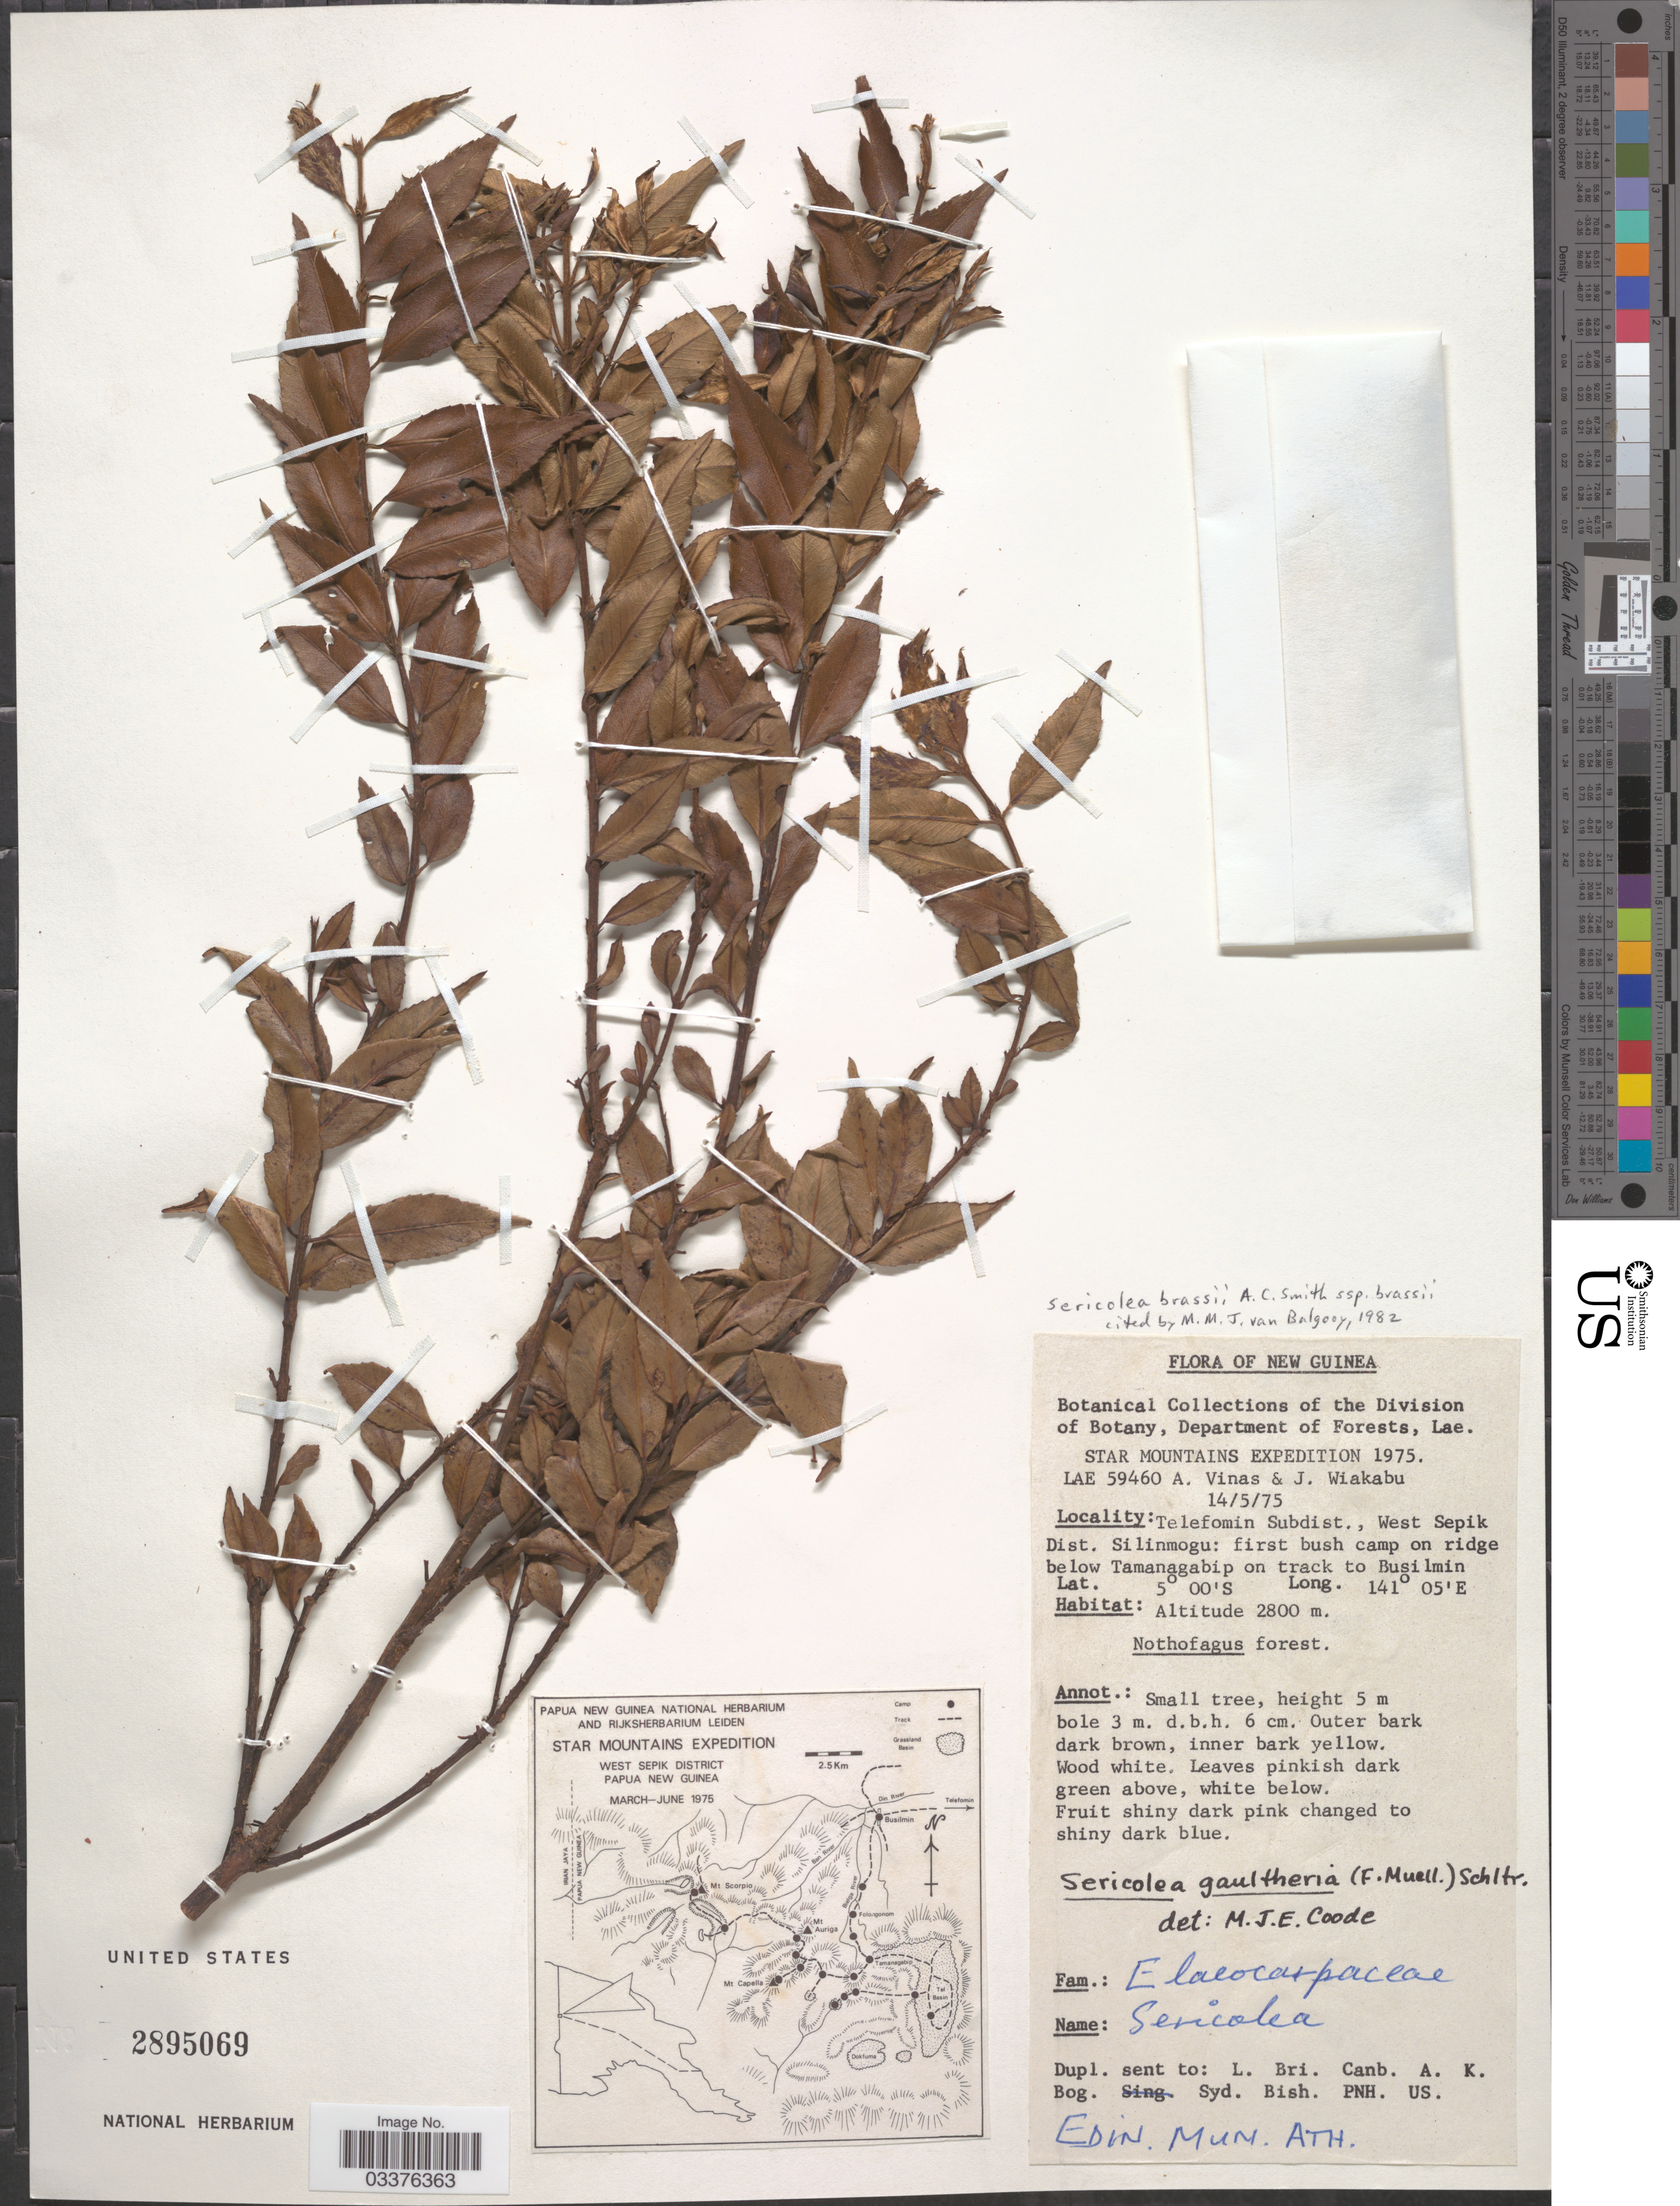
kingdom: Plantae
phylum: Tracheophyta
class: Magnoliopsida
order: Oxalidales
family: Elaeocarpaceae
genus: Sericolea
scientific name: Sericolea brassii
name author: A.C. Sm.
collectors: A. Vinas & J. Wiakabu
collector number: LAE 59460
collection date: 1975-05-14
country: Papua New Guinea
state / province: Sandaun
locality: New Guinea. Star Mountains. Telefomin Subdist., West Sepik Dist. Silinmogu: first bush camp on ridge below Tamanagabip on track to Busilmin.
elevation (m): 2800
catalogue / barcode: US 2895069